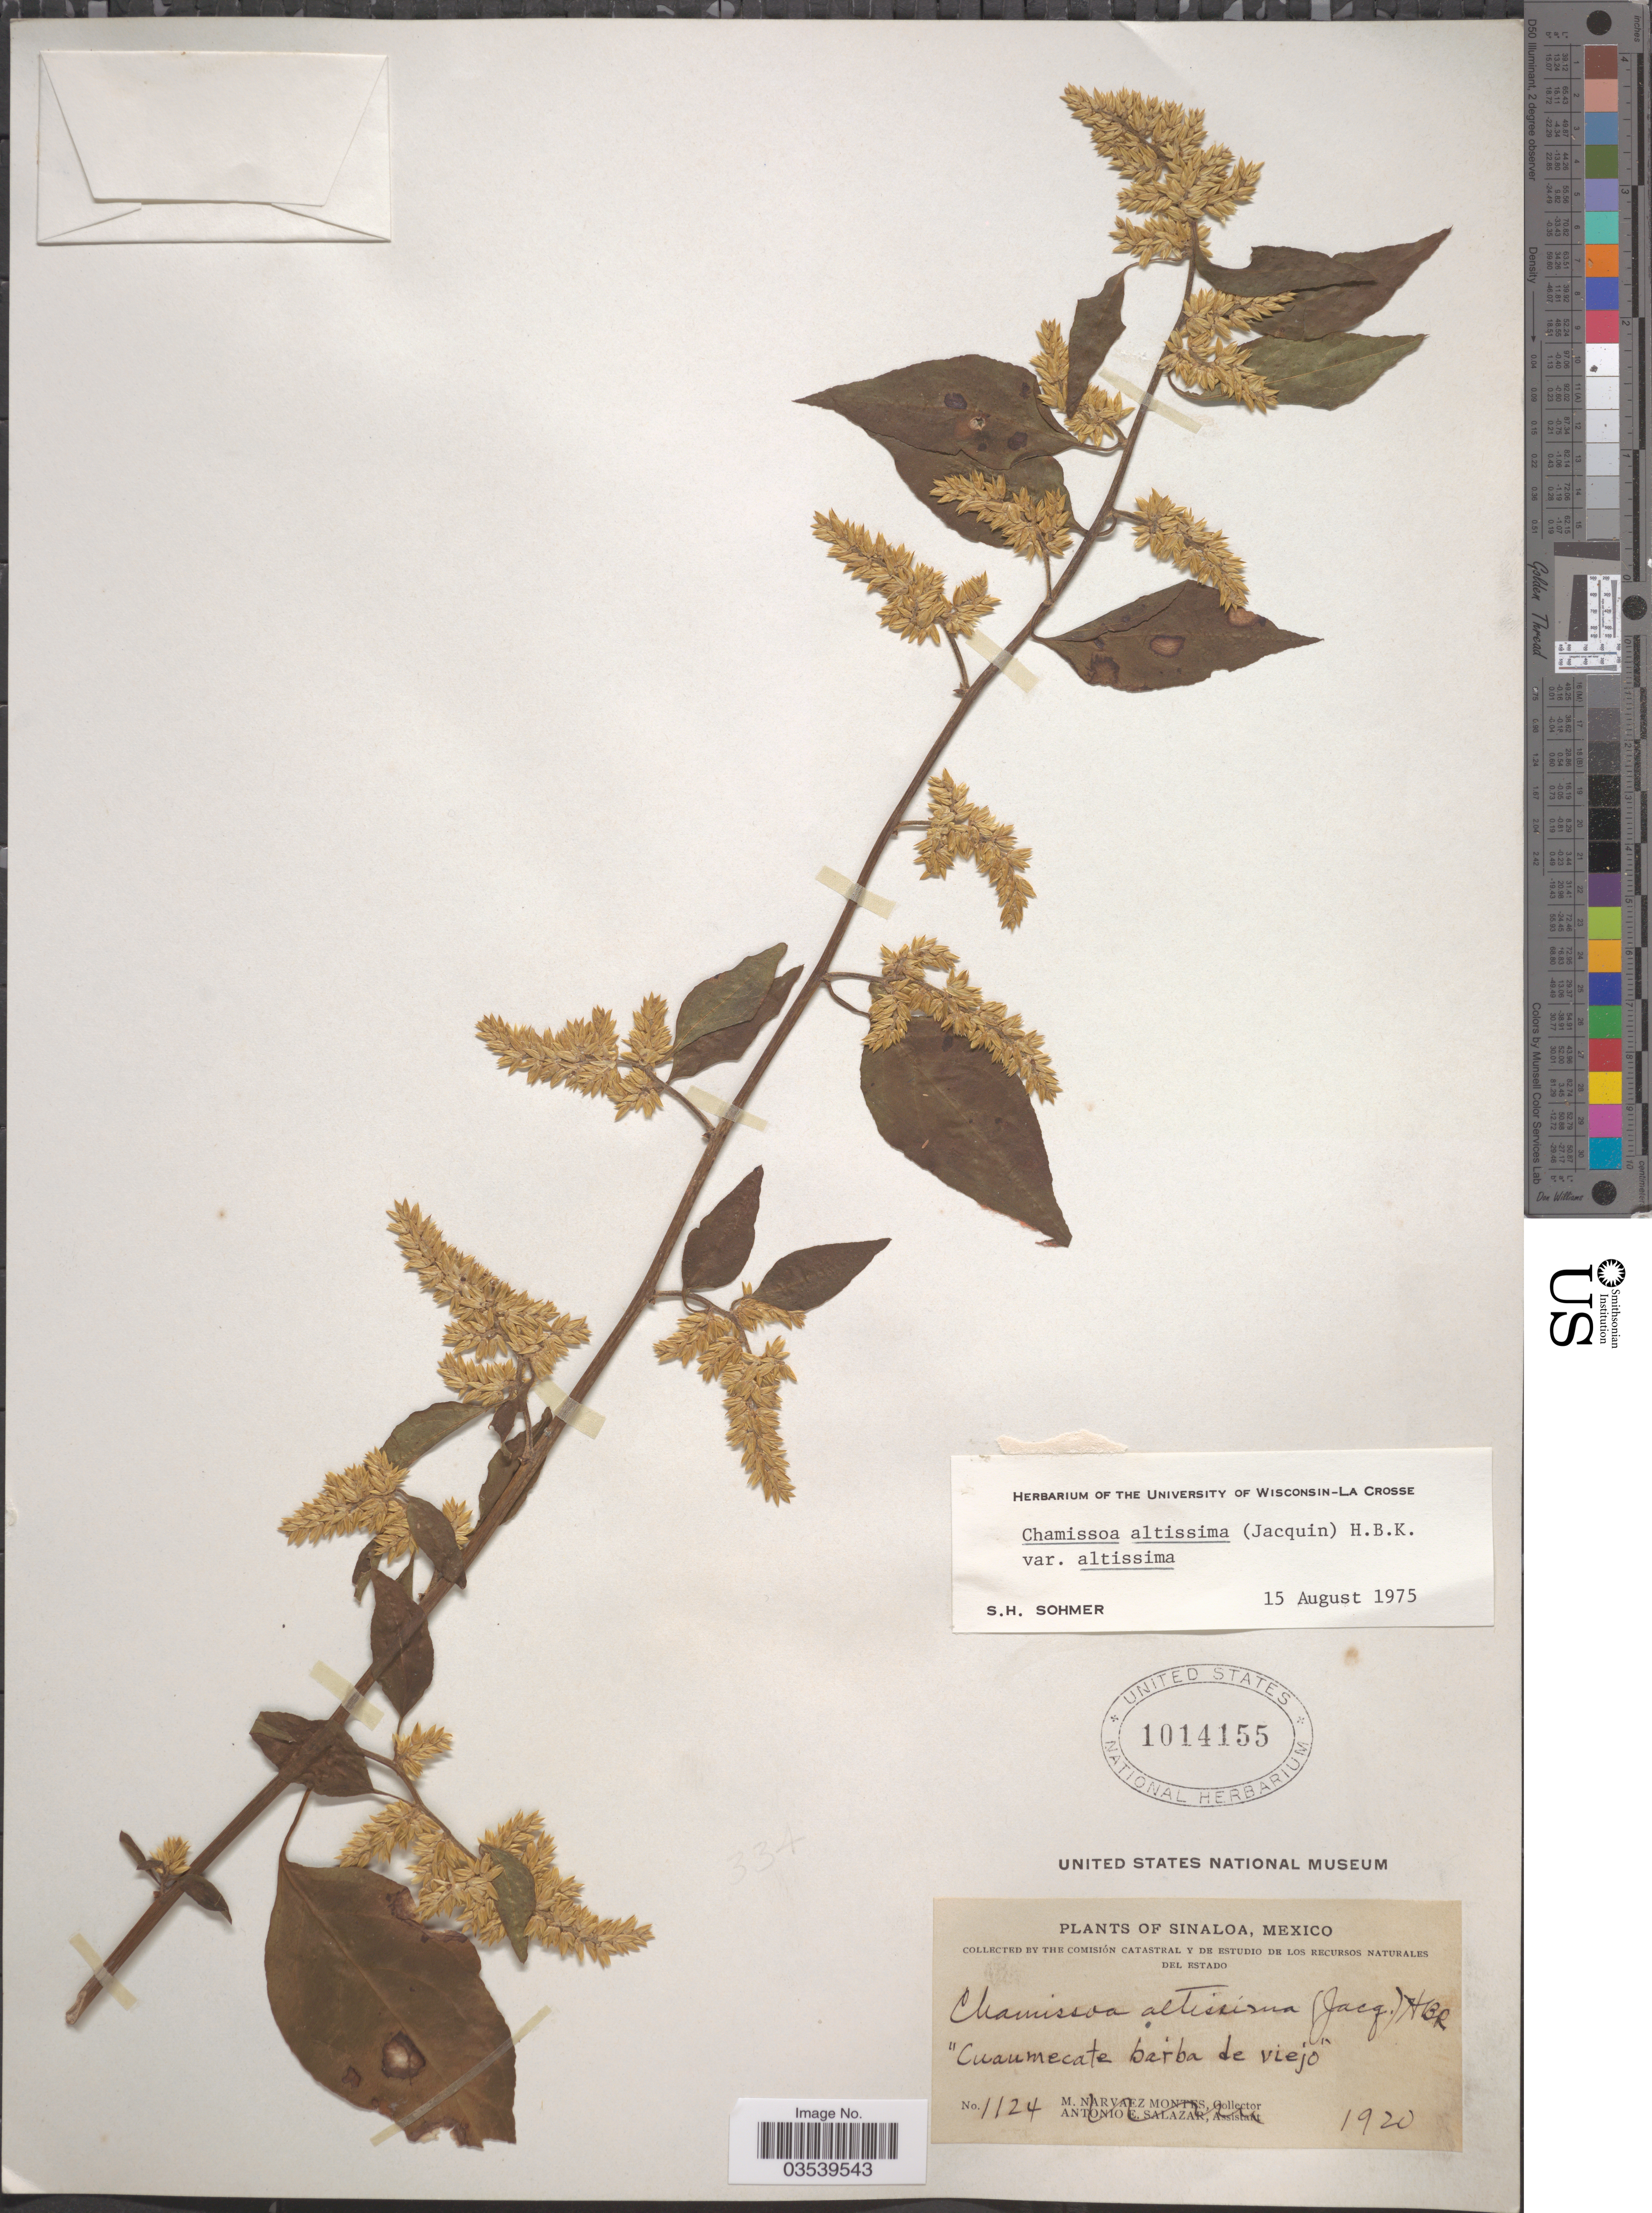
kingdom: Plantae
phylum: Tracheophyta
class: Magnoliopsida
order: Caryophyllales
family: Amaranthaceae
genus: Chamissoa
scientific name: Chamissoa altissima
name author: (Jacq.) Kunth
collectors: Comisión Catastral & De Estudio de Los Recursos Naturales del Estado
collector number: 1124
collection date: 1920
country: Mexico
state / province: Sinaloa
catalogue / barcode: US 1014155